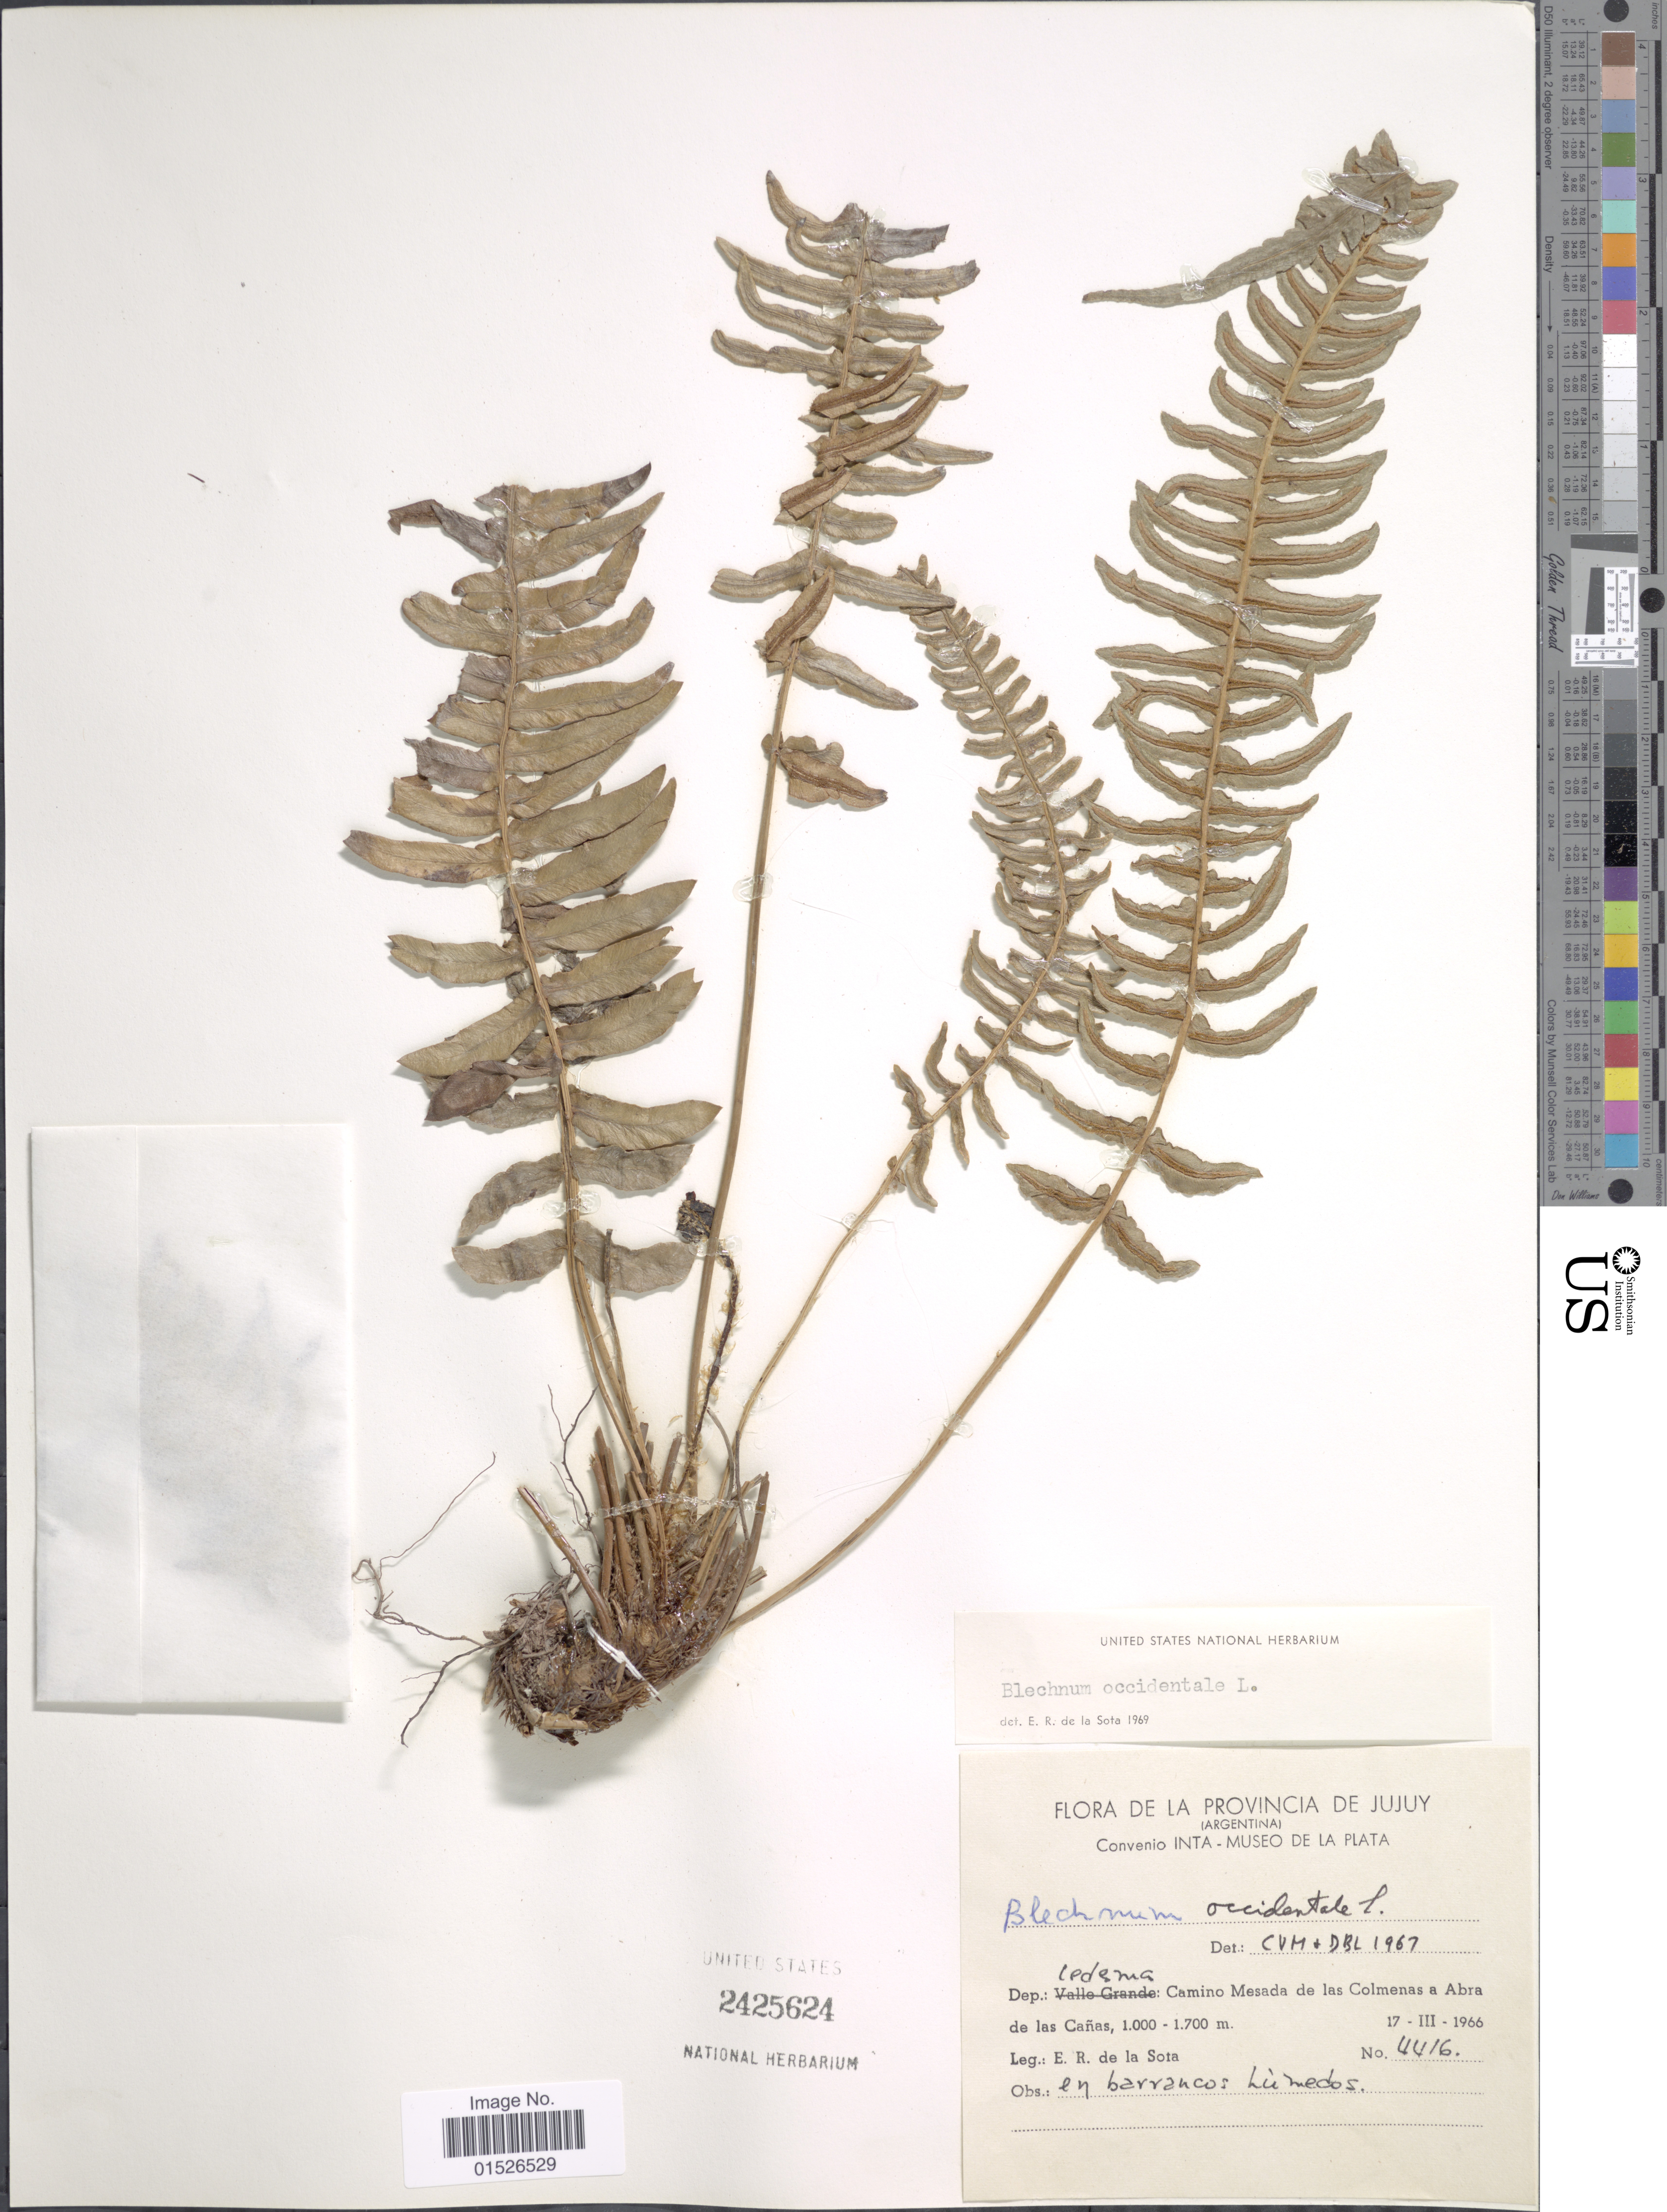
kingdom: Plantae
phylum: Tracheophyta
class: Polypodiopsida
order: Polypodiales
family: Blechnaceae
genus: Blechnum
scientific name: Blechnum occidentale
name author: L.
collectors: E. R. de la Sota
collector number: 4416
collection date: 1966-03-17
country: Argentina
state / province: Jujuy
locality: Province de Jujuy, Dep. Ledesma: Camino Mesada de la Colmenas a Abra de las Canas.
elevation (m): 1000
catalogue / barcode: US 2425624